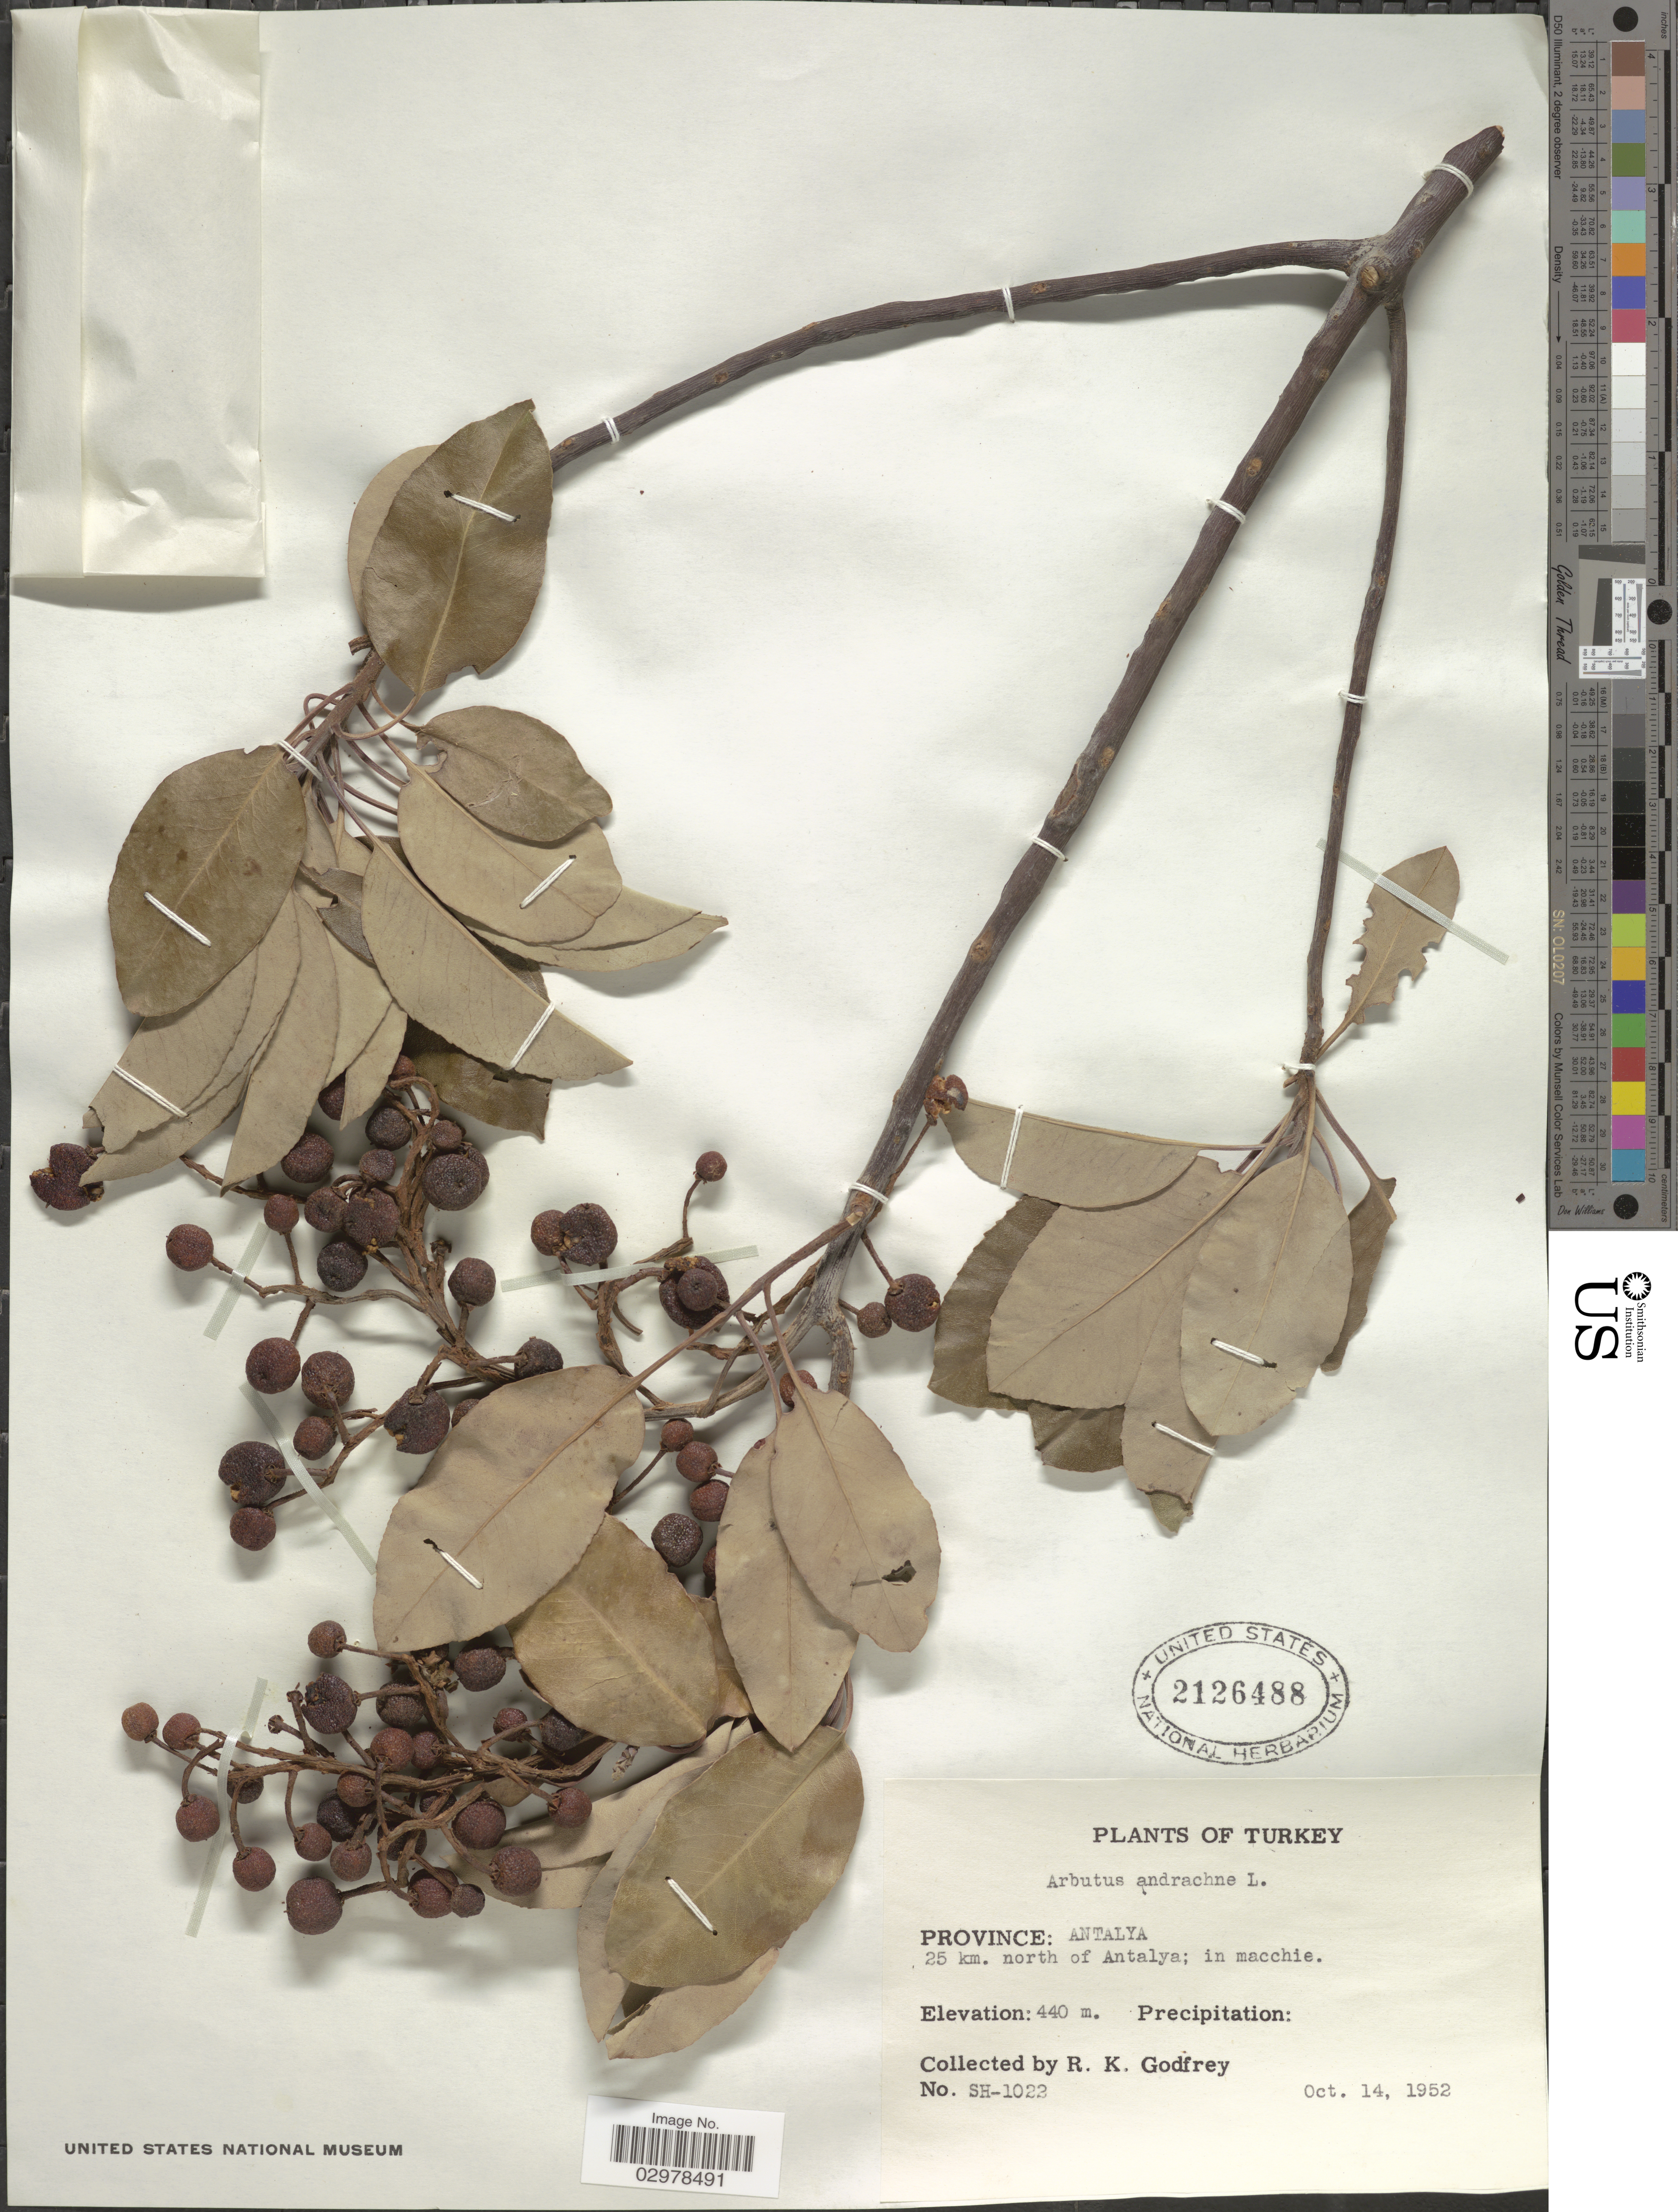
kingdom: Plantae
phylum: Tracheophyta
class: Magnoliopsida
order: Ericales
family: Ericaceae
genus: Arbutus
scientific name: Arbutus andrachne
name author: L.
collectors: R. K. Godfrey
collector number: SH-1022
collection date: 1952-10-14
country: Turkey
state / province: Antalya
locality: Turkey, Province: Antalya, 25 km. north of Antalya; in macchie.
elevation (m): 440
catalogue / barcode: US 2126488